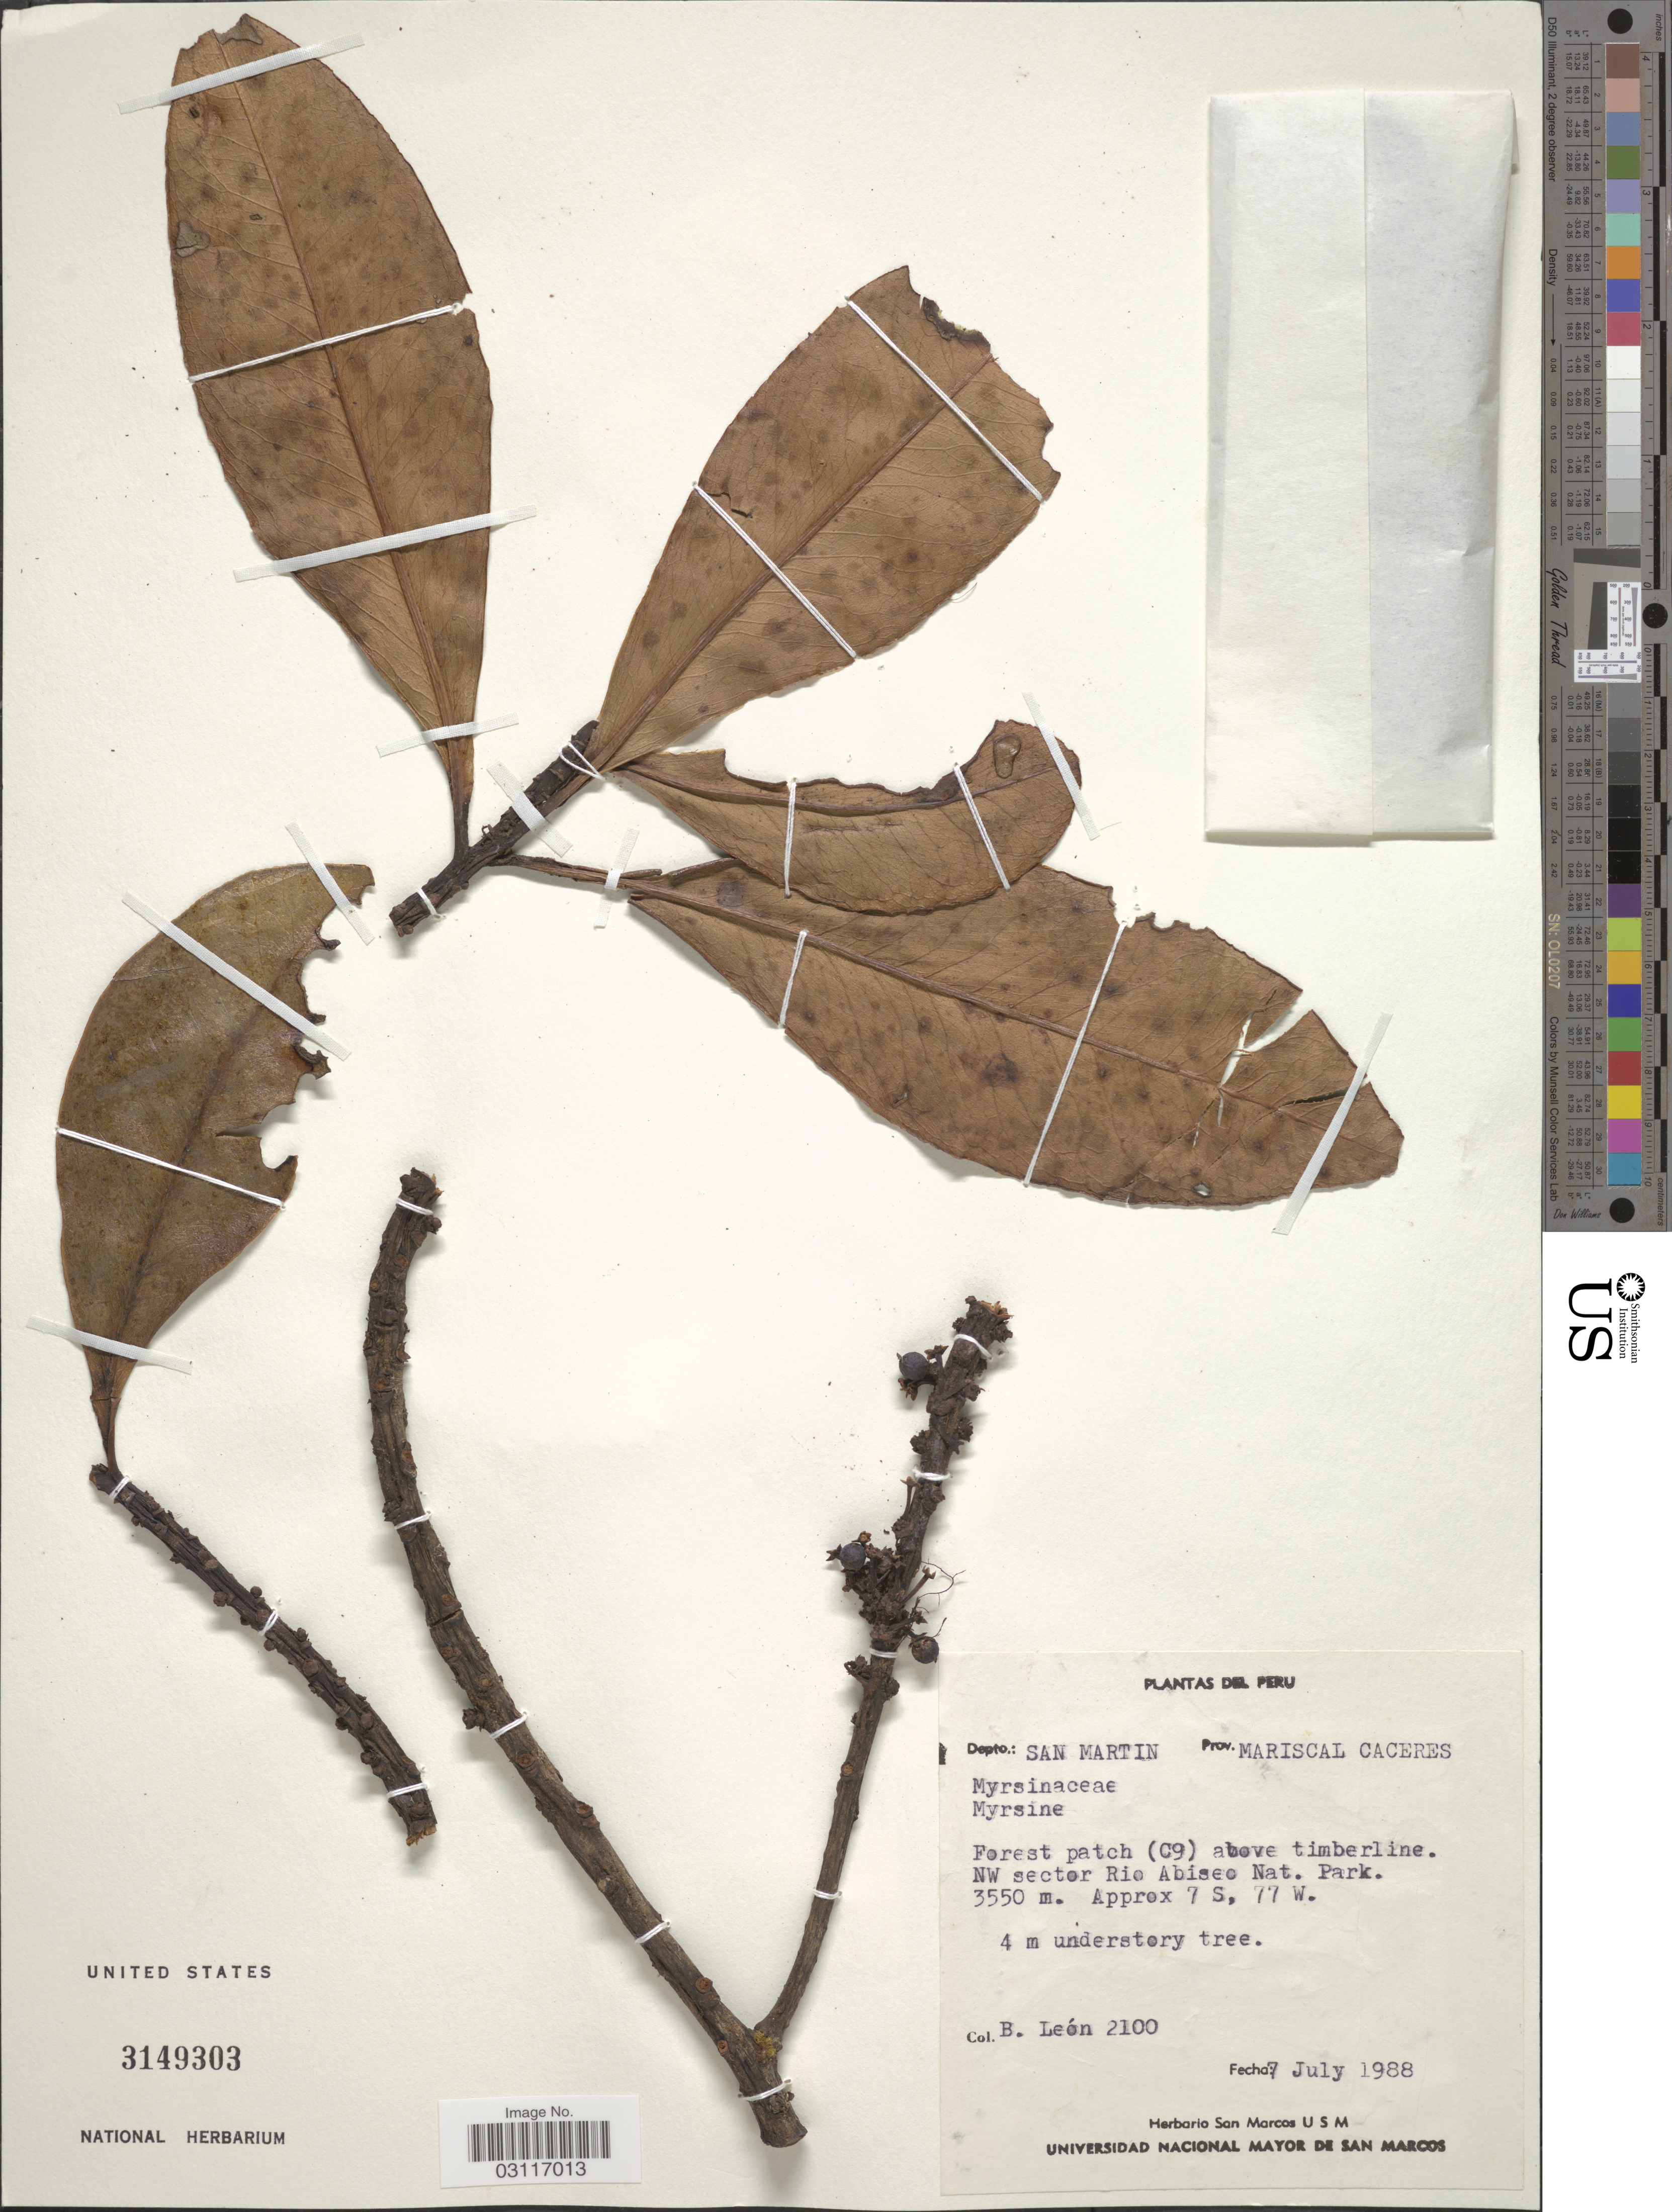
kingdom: Plantae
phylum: Tracheophyta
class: Magnoliopsida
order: Ericales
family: Primulaceae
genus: Myrsine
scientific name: Myrsine sp.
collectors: B. León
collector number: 2100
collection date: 1988-07-07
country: Peru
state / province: San Martín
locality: Depto.: San Martin. Prov.: Mariscal Caceres. Forest patch (C9) above timberline. NW sector Rio Abiseo Nat. Park.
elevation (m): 3550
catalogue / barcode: US 3149303